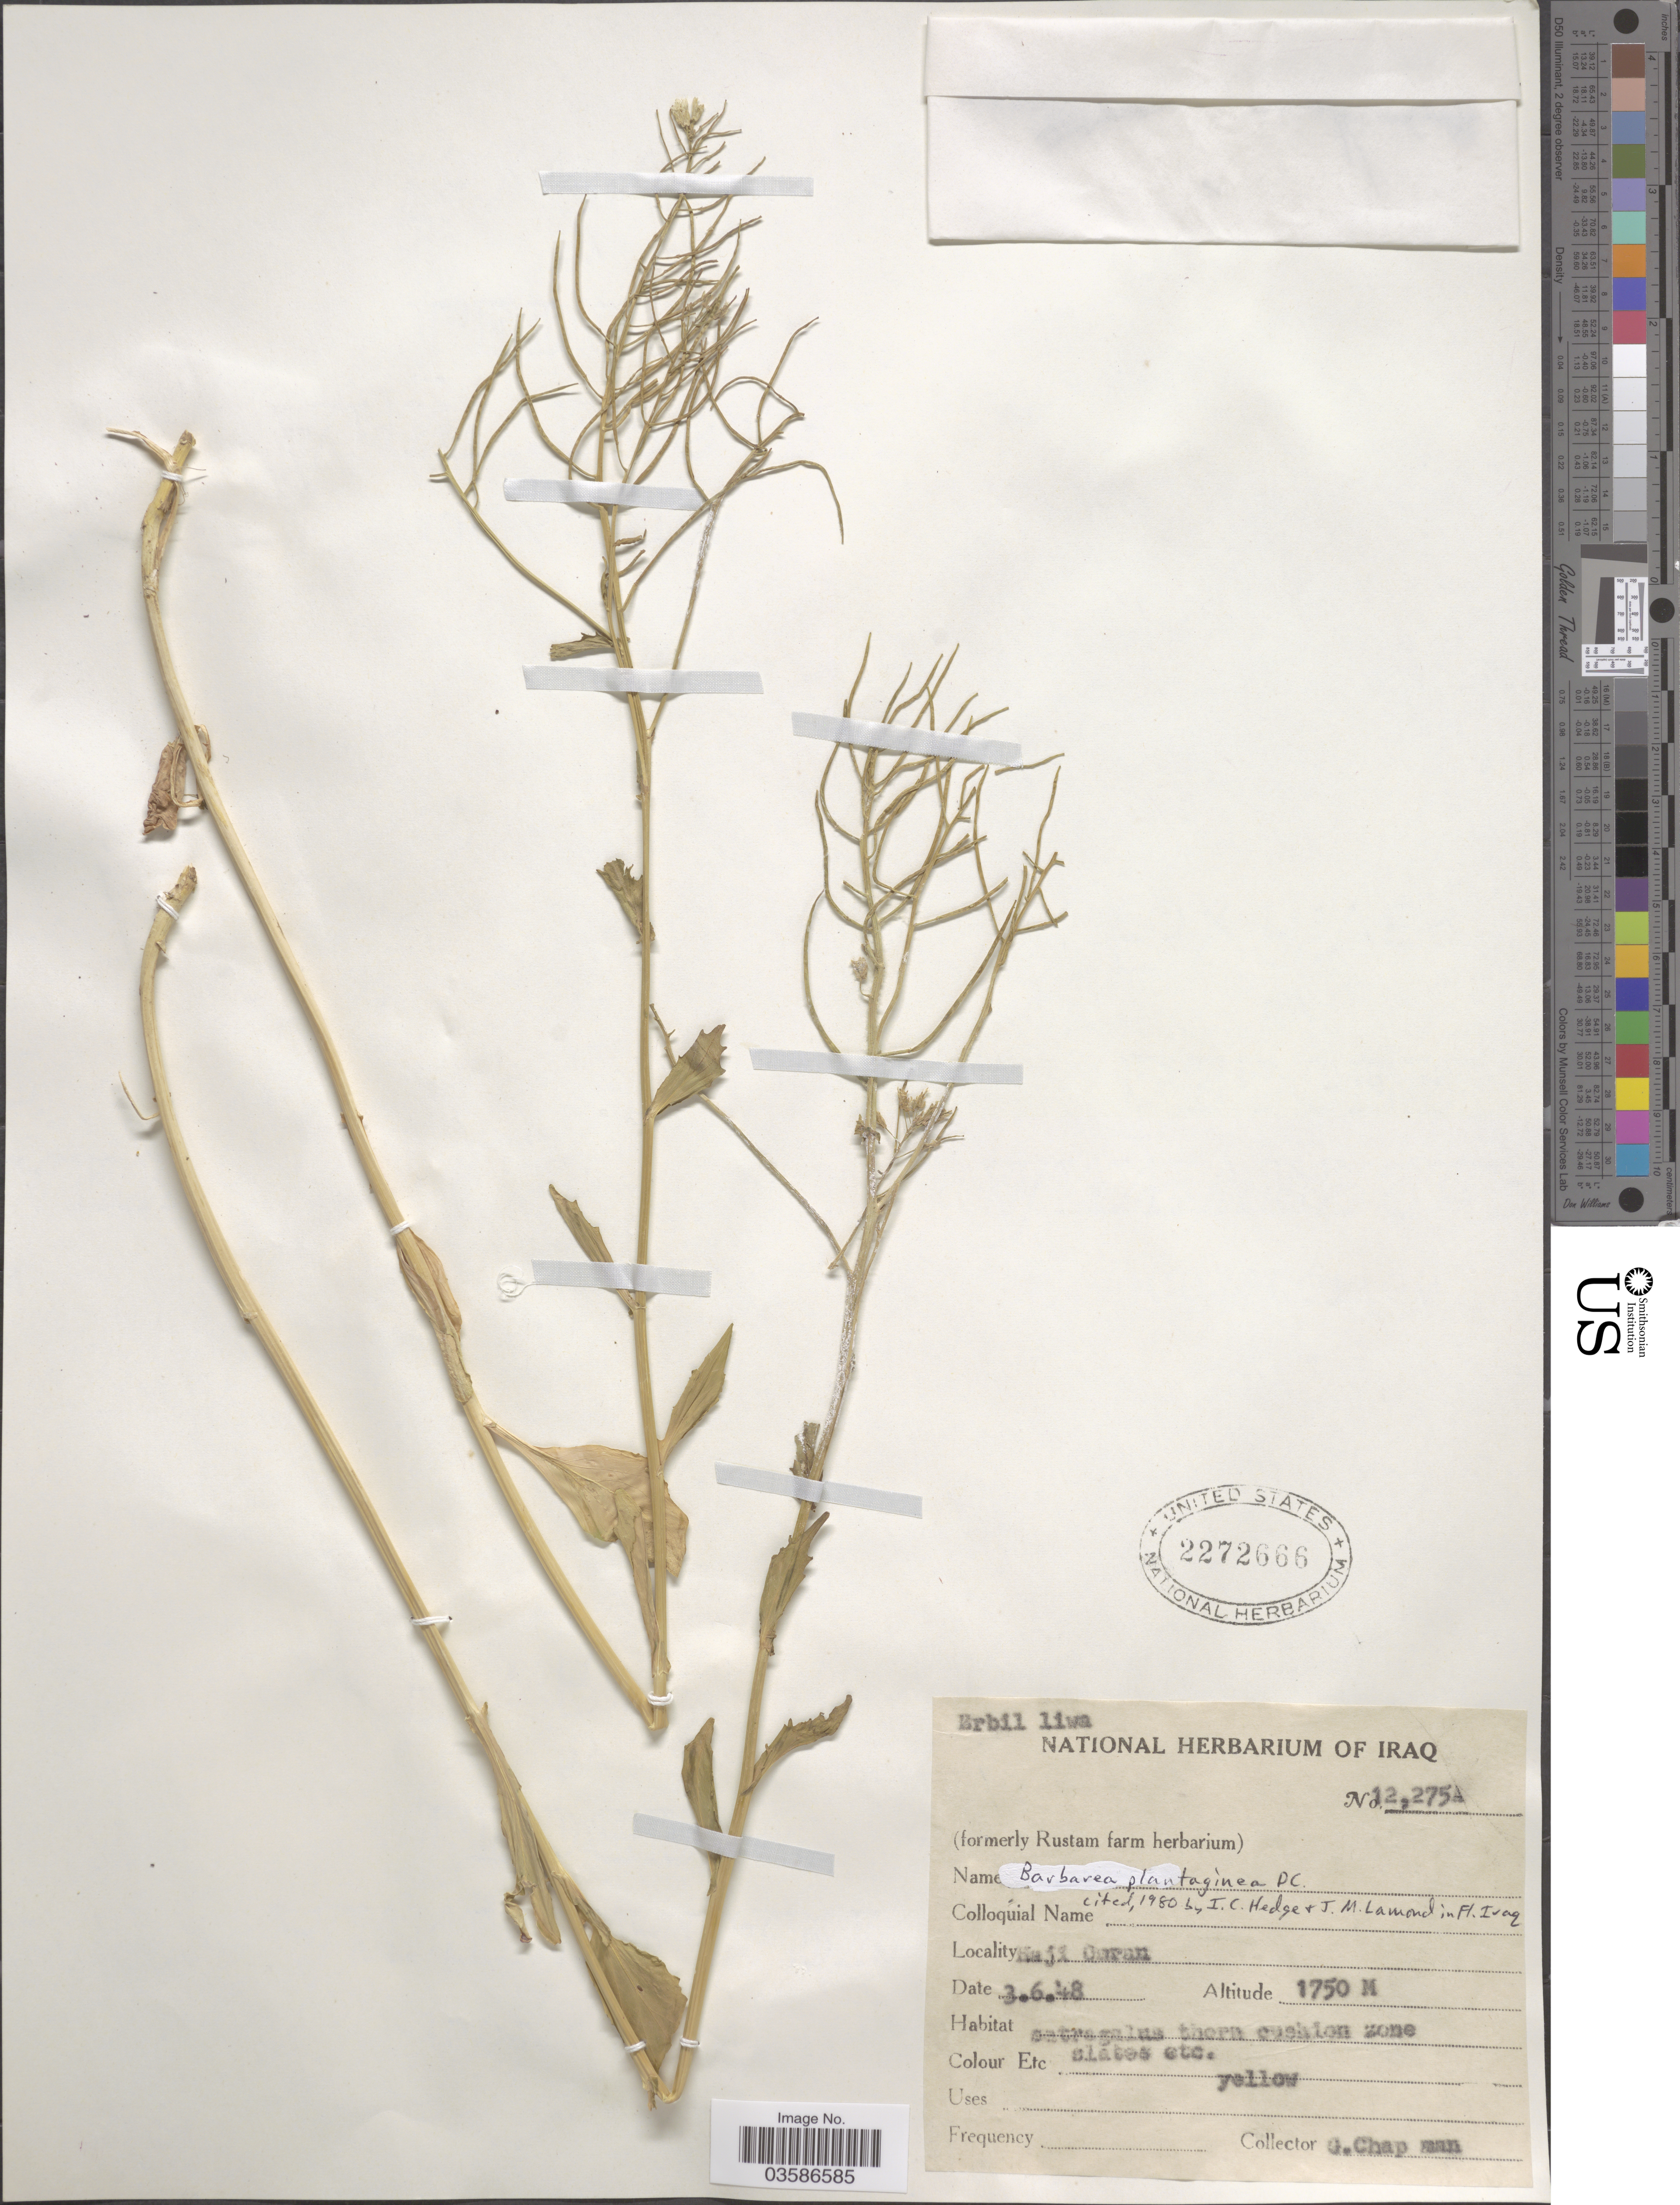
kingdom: Plantae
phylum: Tracheophyta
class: Magnoliopsida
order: Brassicales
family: Brassicaceae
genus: Barbarea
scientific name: Barbarea plantaginea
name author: DC.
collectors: G. S. Chapman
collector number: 12275A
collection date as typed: Transcribed d/m/y: 3/6/48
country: Iraq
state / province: Arbīl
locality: Erbil liwa. Haji Omran.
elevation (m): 1750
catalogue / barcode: US 2272666